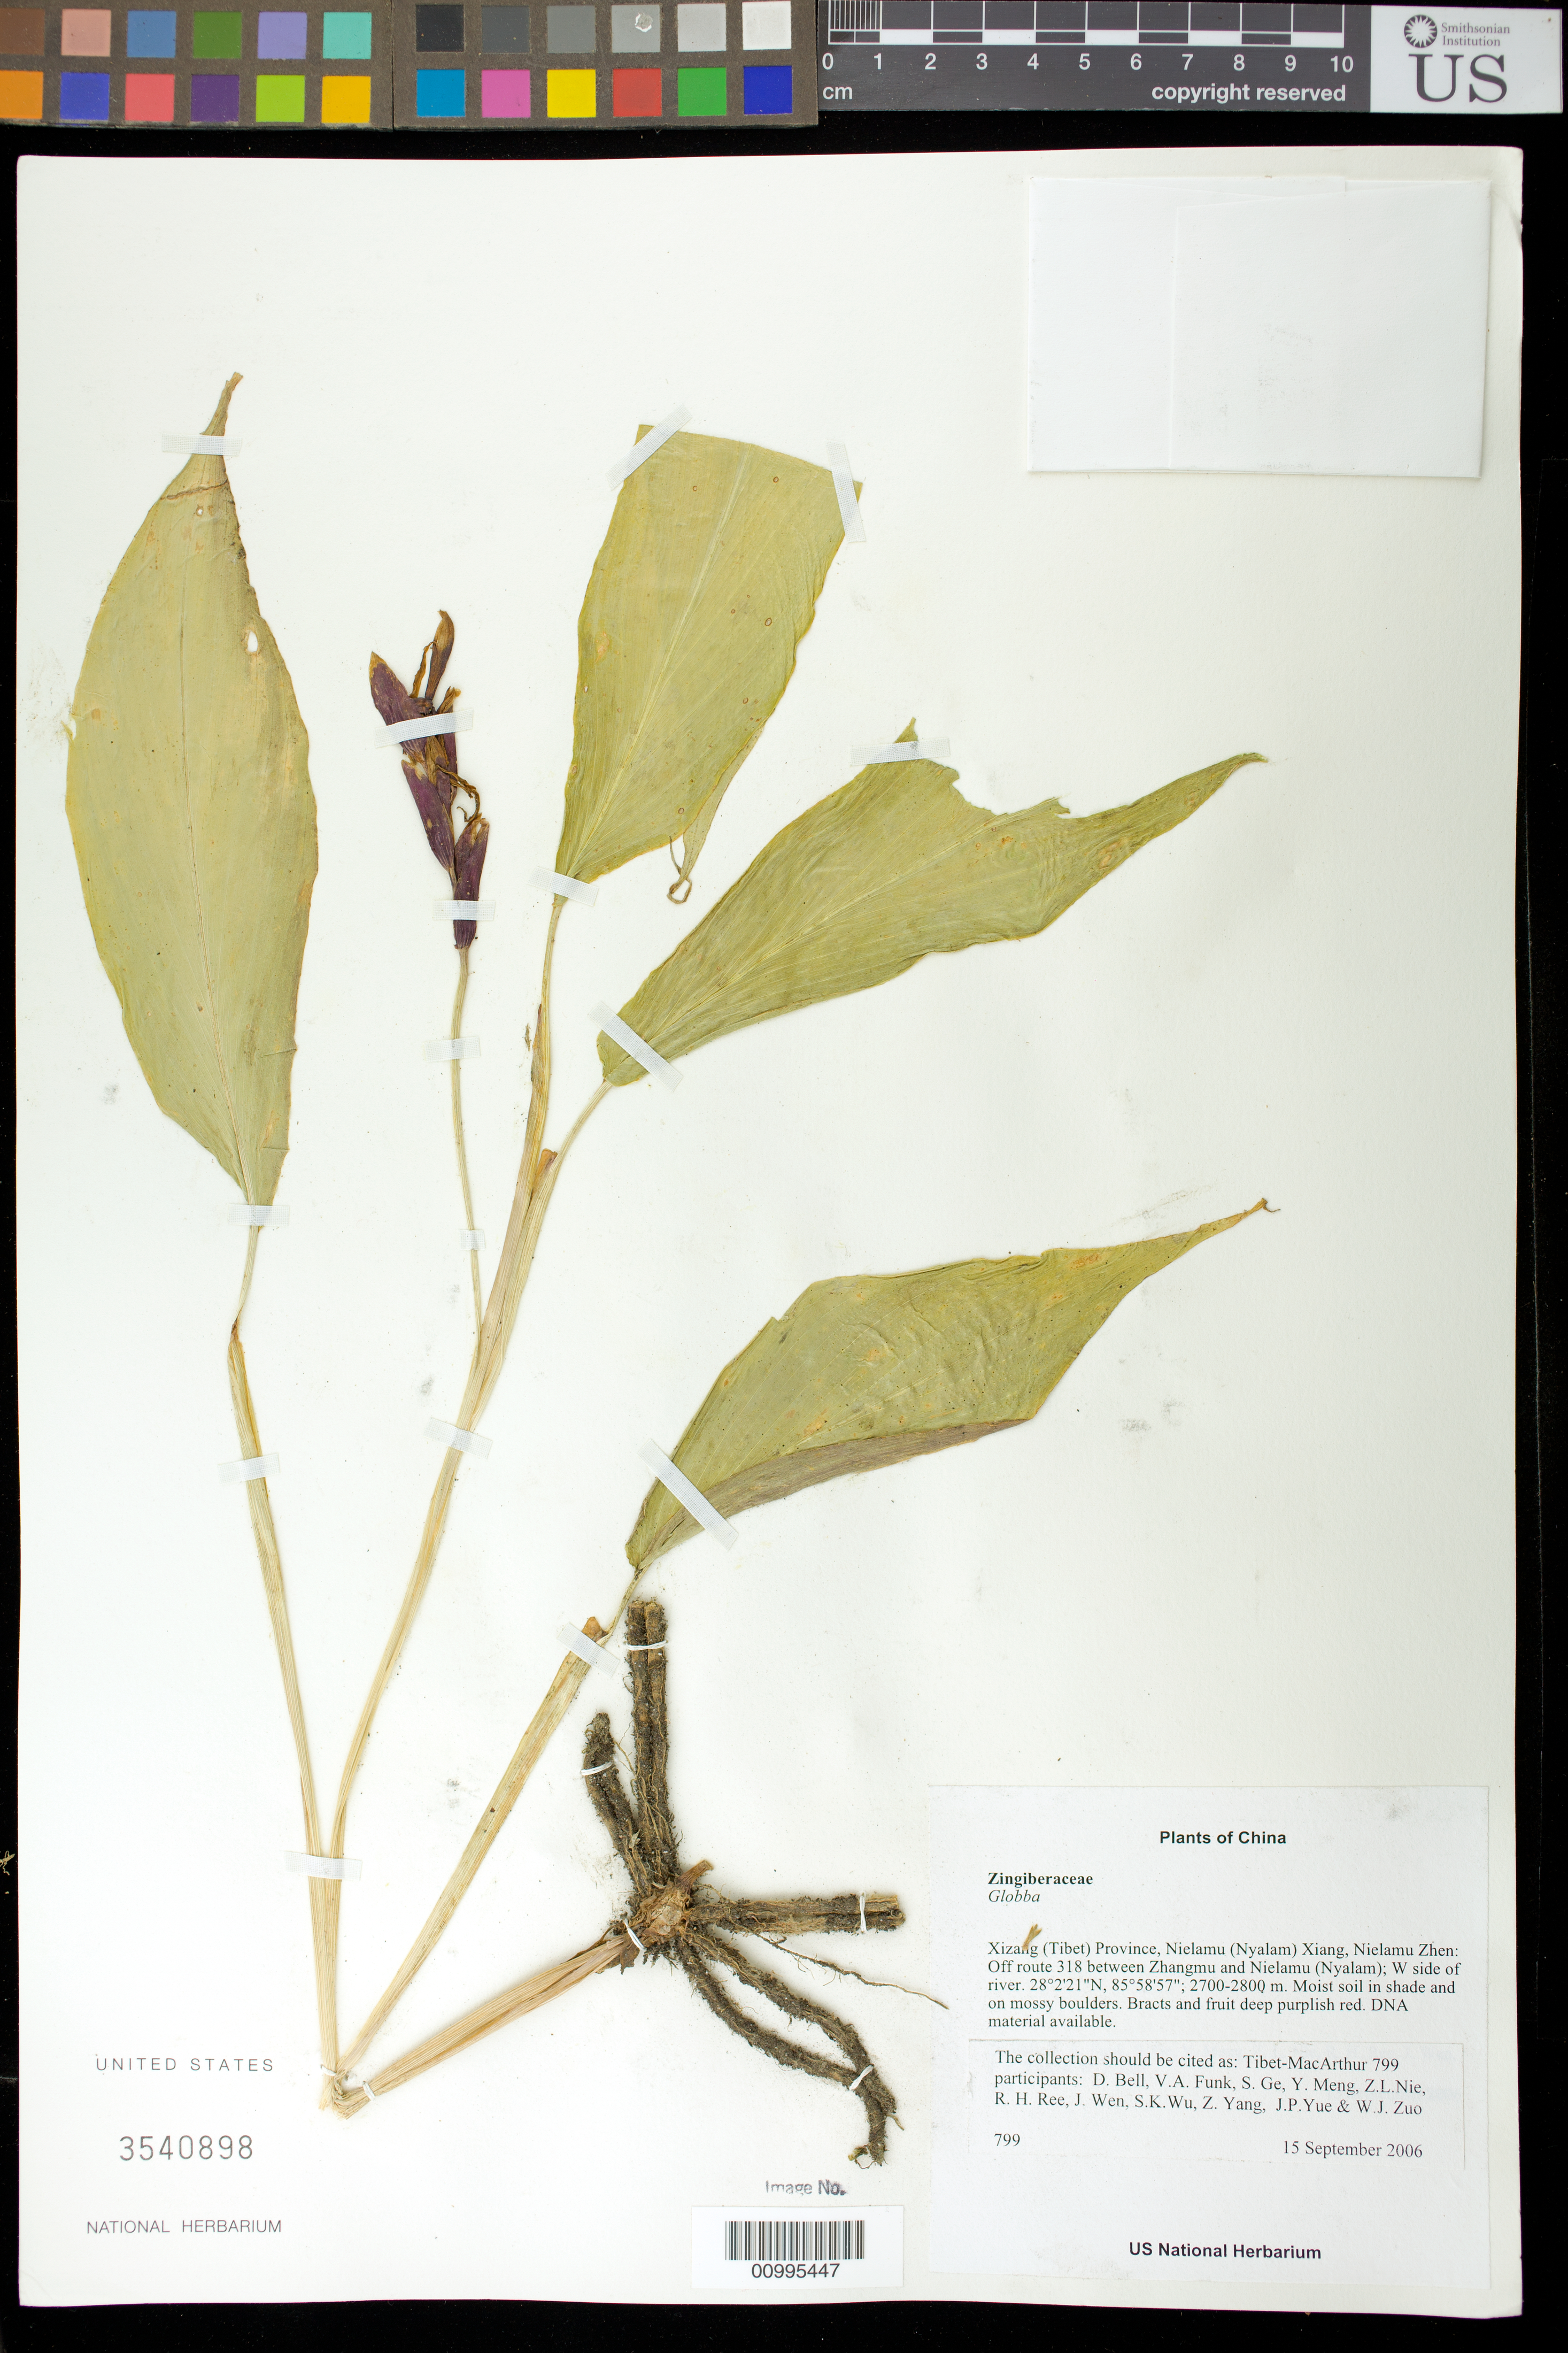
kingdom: Plantae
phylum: Tracheophyta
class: Liliopsida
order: Zingiberales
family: Zingiberaceae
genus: Globba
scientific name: Globba sp.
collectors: Tibet-MacArthur, D. A. Bell, V. Funk, S. Ge, Y. Meng, Z. Nie, R. Ree, J. Wen, J. Yue & W. Zuo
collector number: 799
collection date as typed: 15 Sep 2006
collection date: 2006-09-15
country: China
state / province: Xizang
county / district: Nielamu (Nyalam) Xian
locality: Nielamu Zhen. Off route 318 between Zhangmu and Nielamu (Nyalam); W side of river.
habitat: Steep slope with scattered broadleaved and coniferous trees (including Abies georgiana) and shrubs; disturbed active logging area. Moist soil in shade and on mossy boulders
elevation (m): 2700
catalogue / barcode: US 3540898